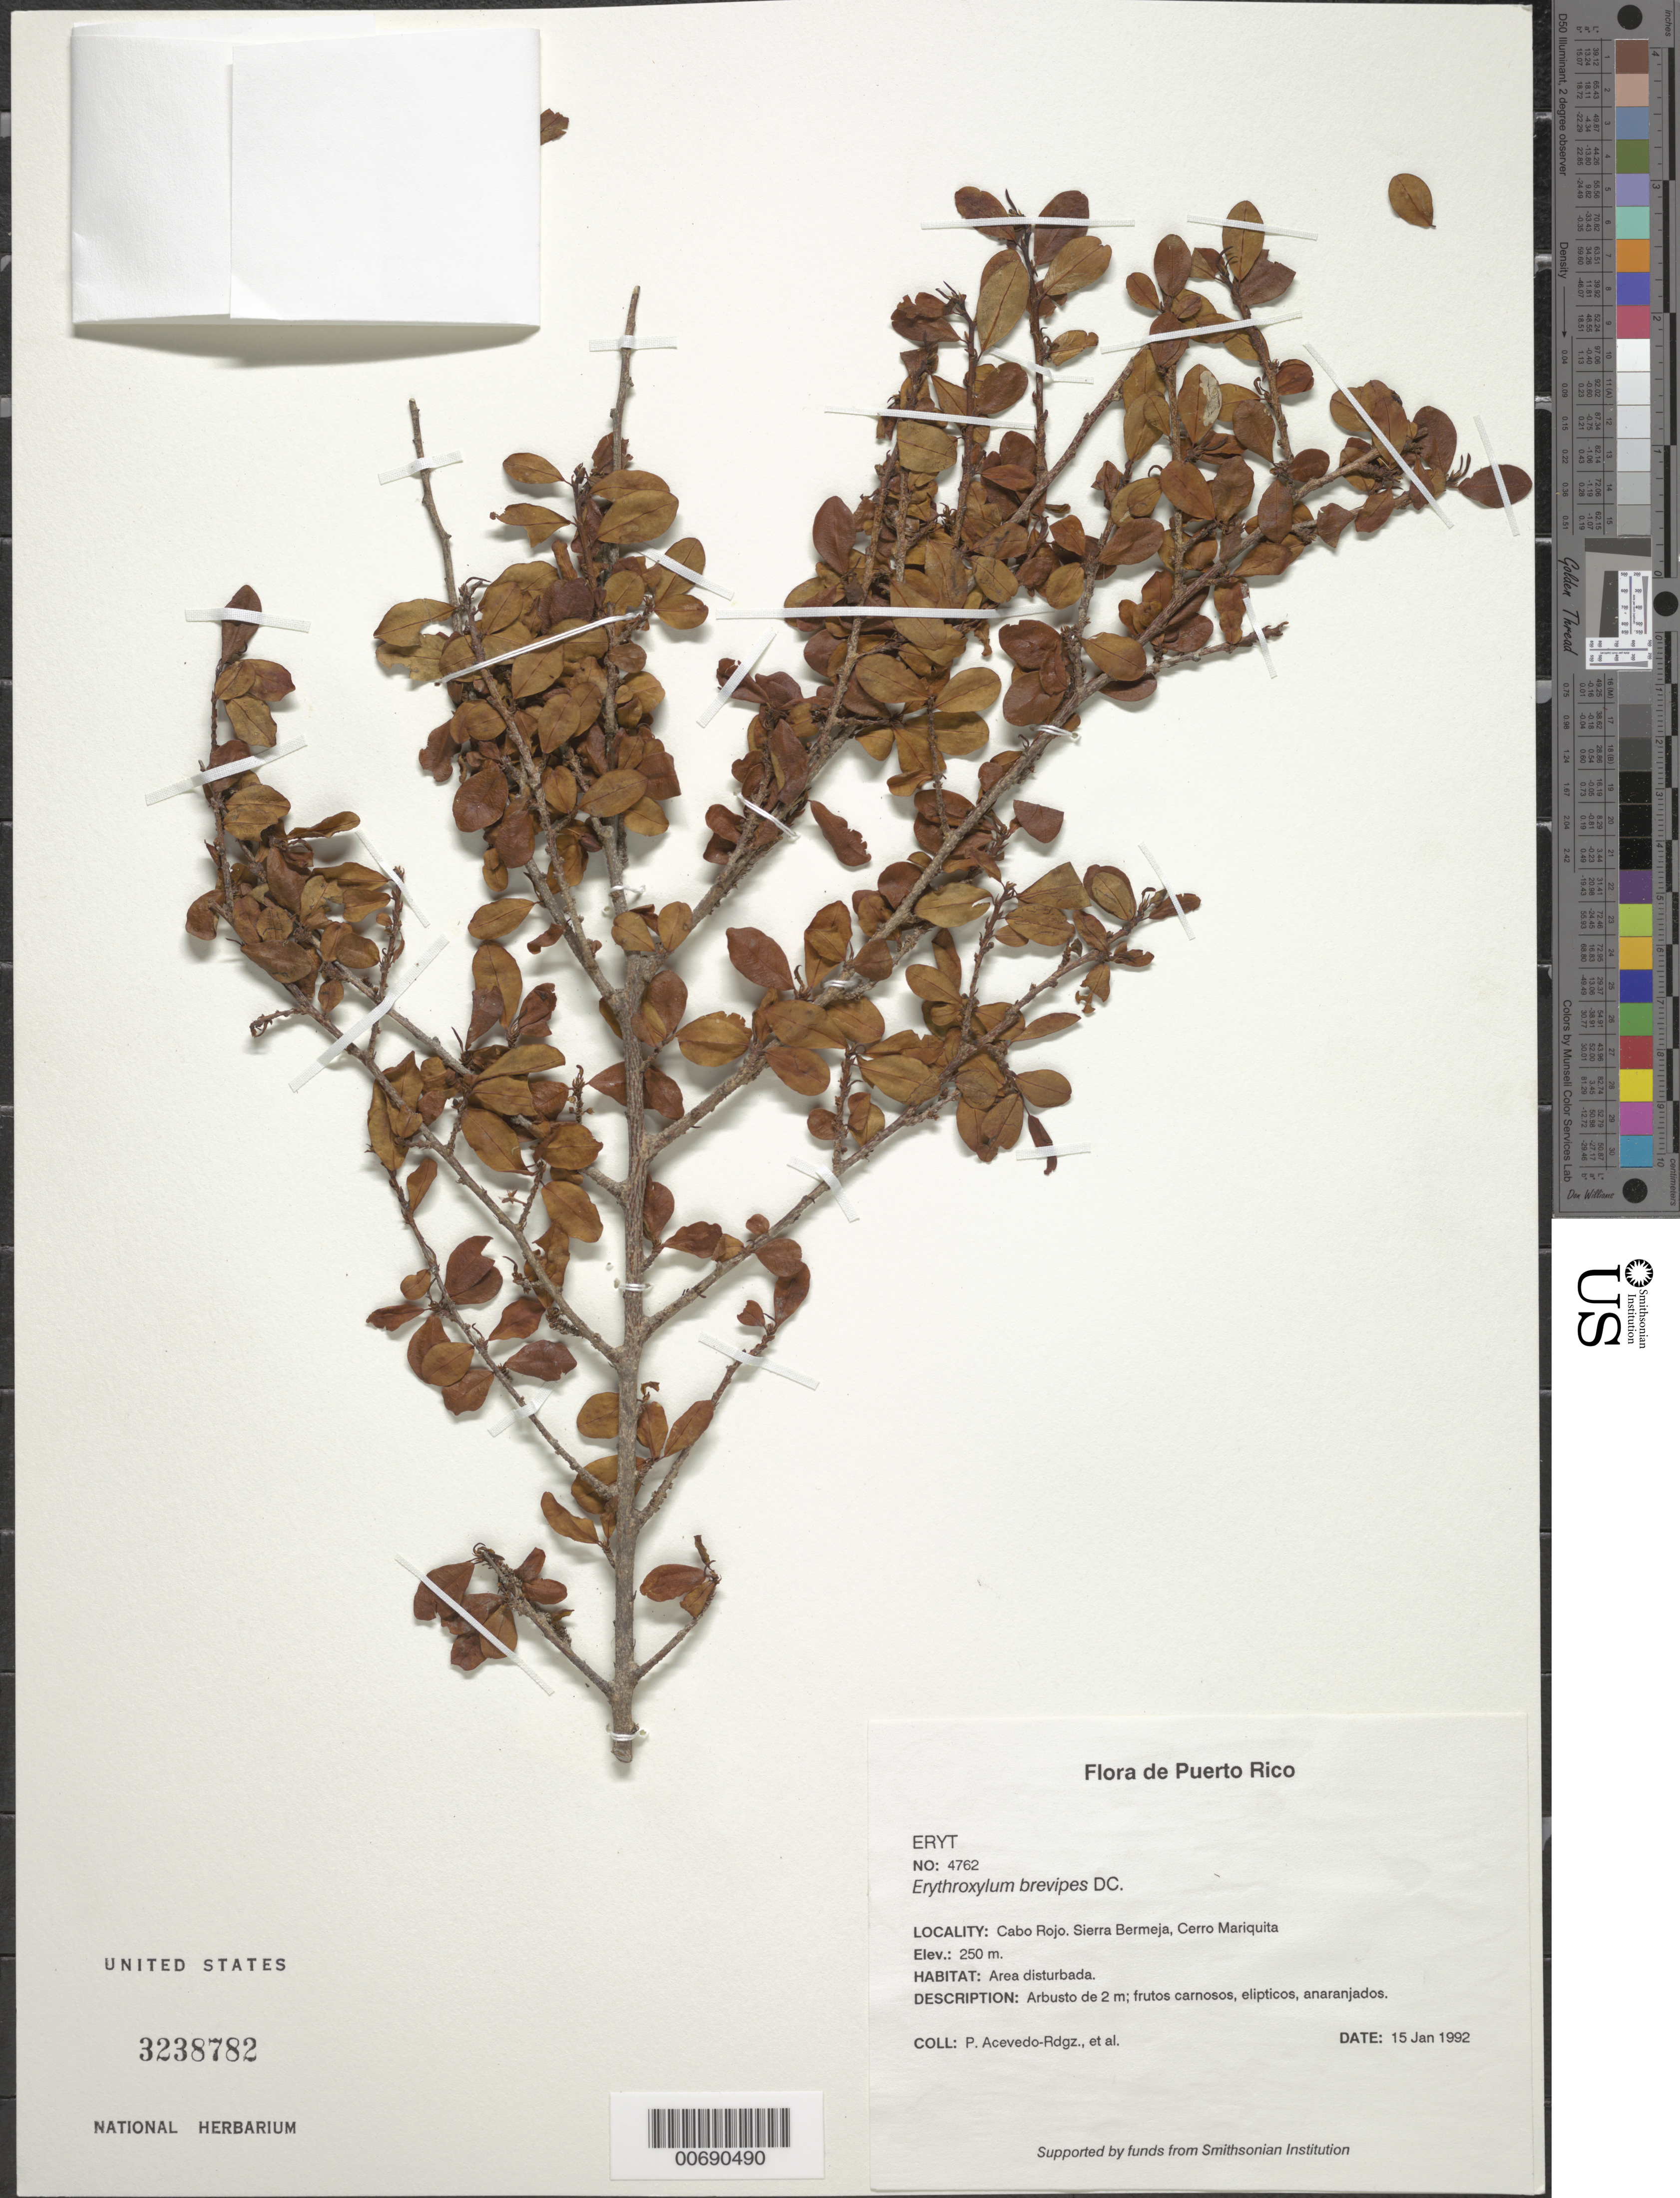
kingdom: Plantae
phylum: Tracheophyta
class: Magnoliopsida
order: Malpighiales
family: Erythroxylaceae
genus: Erythroxylum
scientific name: Erythroxylum brevipes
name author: DC.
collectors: P. Acevedo-Rodr.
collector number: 4762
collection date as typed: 15 Jan 1992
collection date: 1992-01-15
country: Puerto Rico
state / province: Cabo Rojo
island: Puerto Rico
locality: Cabo Rojo; Sierra Bermeja, Cerro Mariquita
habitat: Area disturbada.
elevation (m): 250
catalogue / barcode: US 3238782